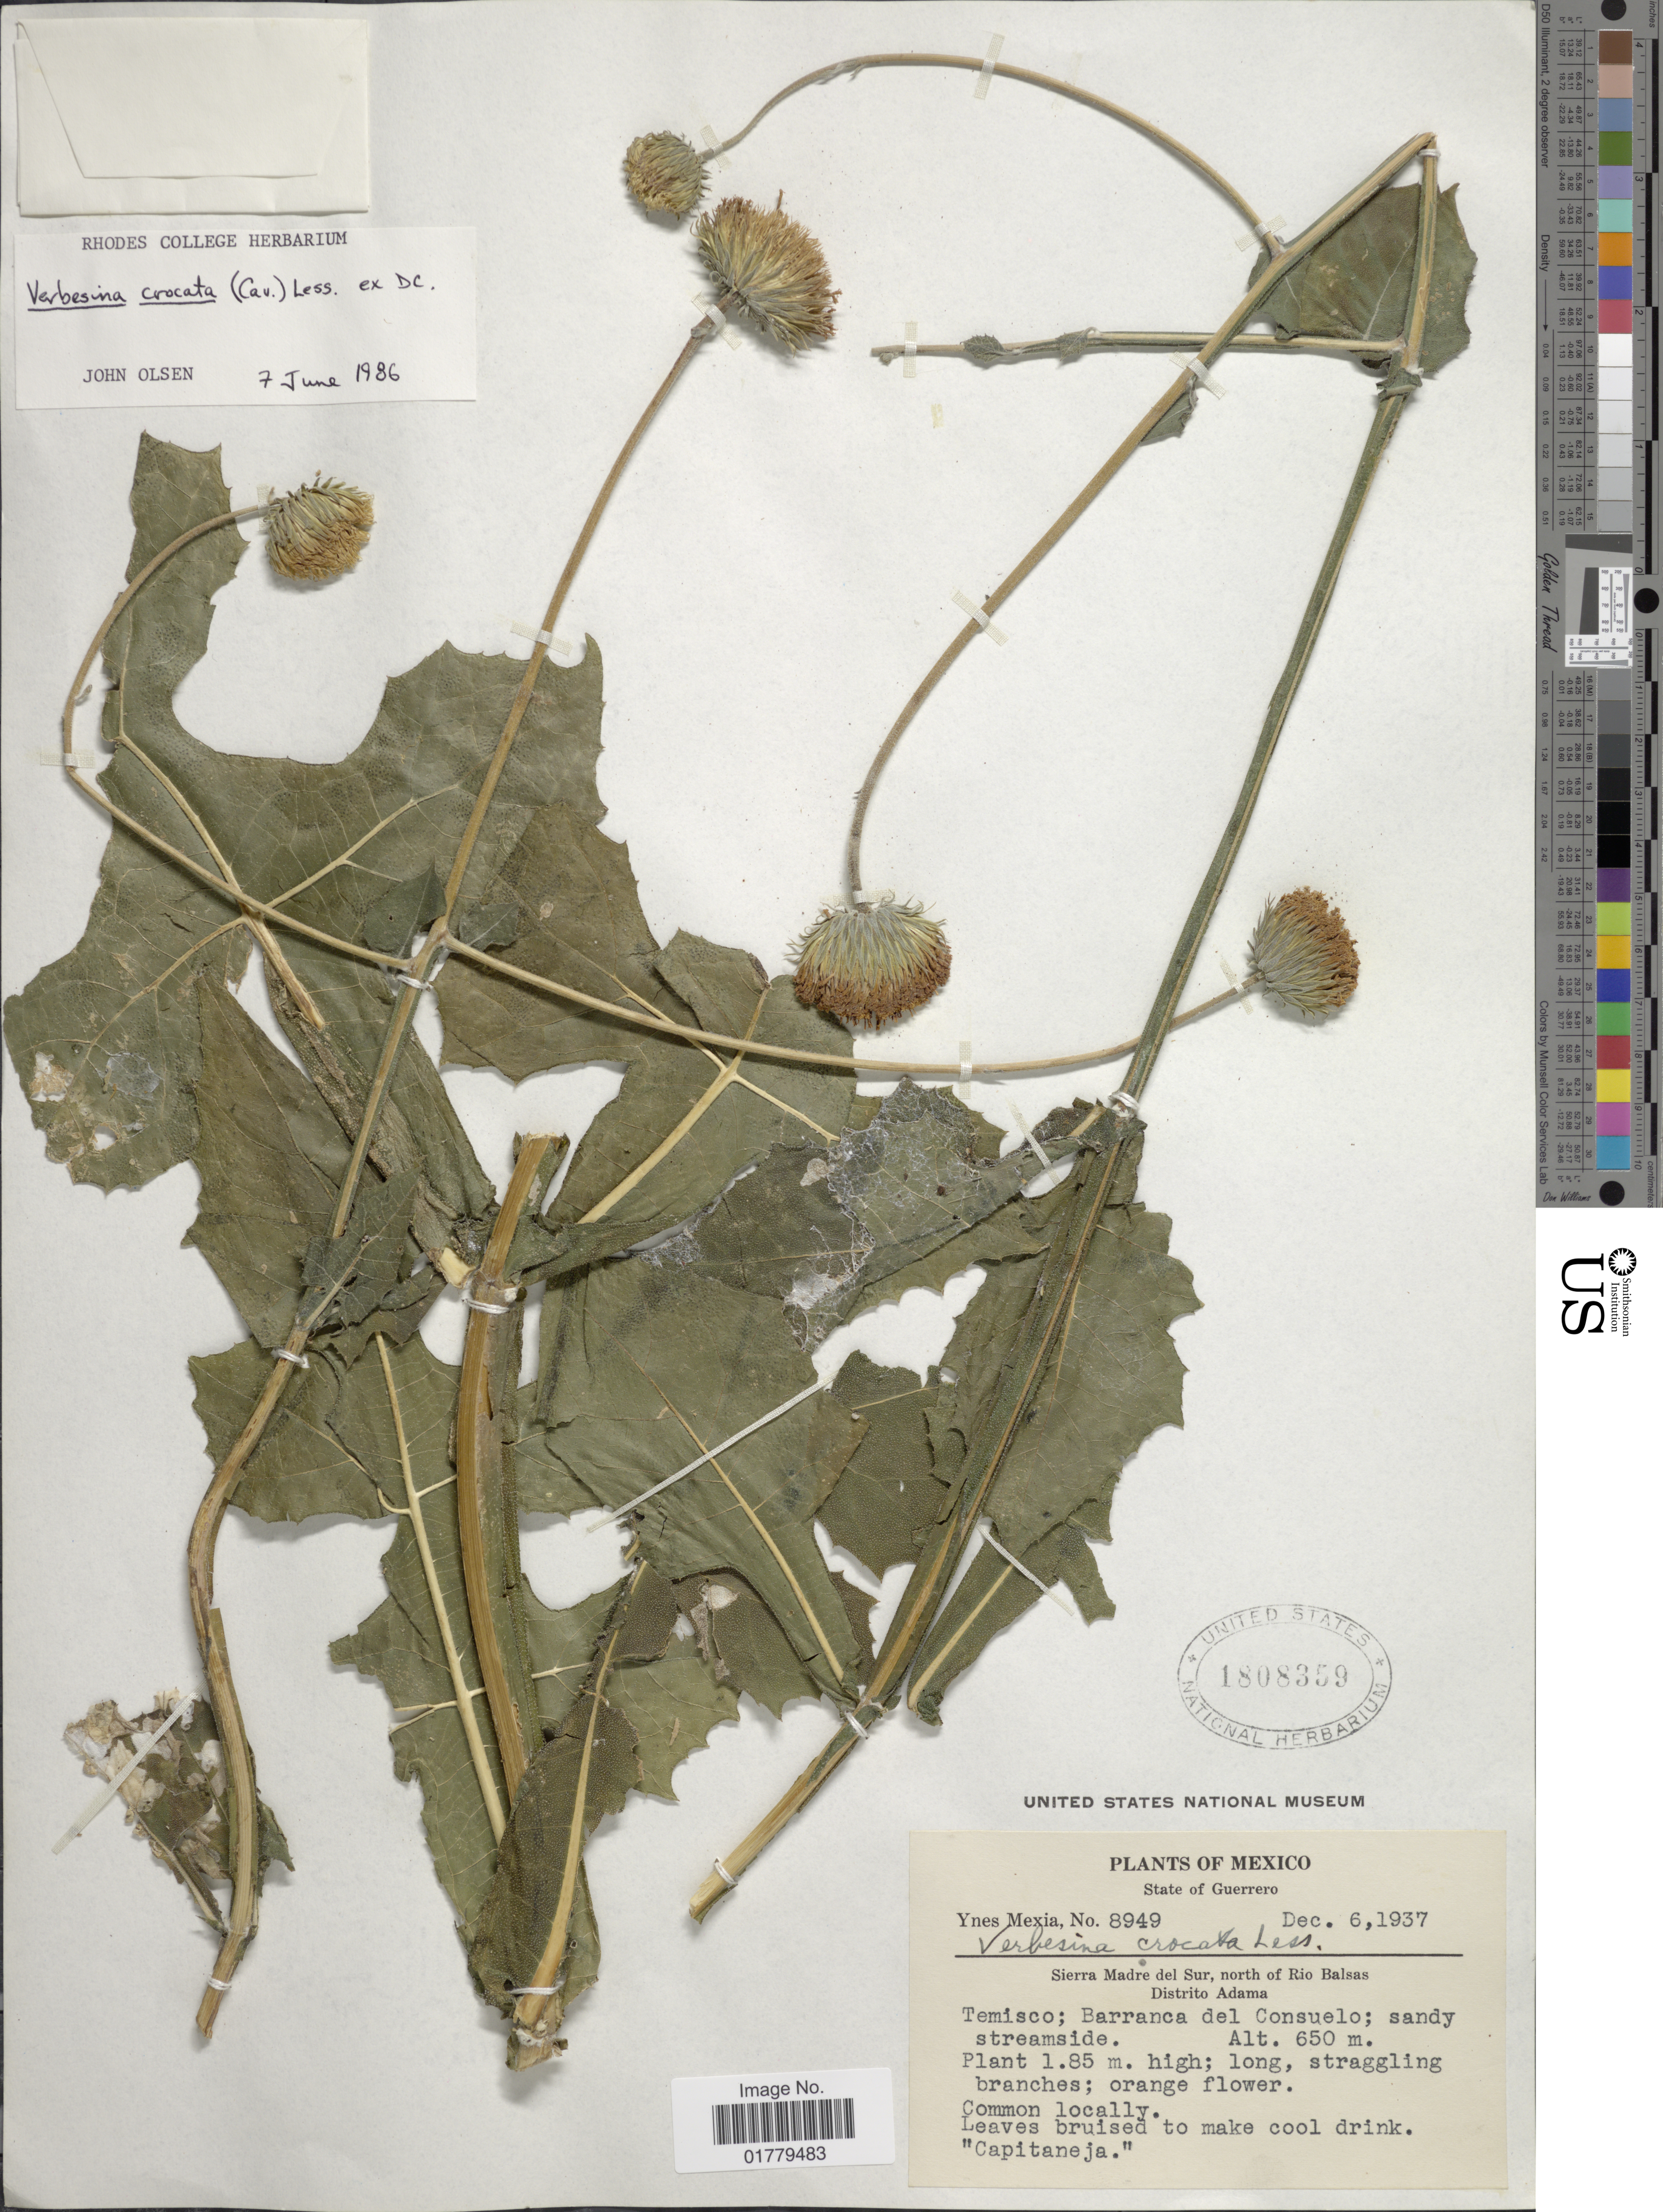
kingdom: Plantae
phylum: Tracheophyta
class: Magnoliopsida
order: Asterales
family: Asteraceae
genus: Verbesina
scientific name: Verbesina crocata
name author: (Cav.) Less.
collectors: Y. Mexia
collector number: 8949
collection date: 1937-12-06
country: Mexico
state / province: Guerrero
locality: State of Guerrero. Sierra Madre del Sur, north of Rio Balsas. Distrito Adama. Temisco; Barranca del Consulo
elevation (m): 650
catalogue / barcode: US 1808359